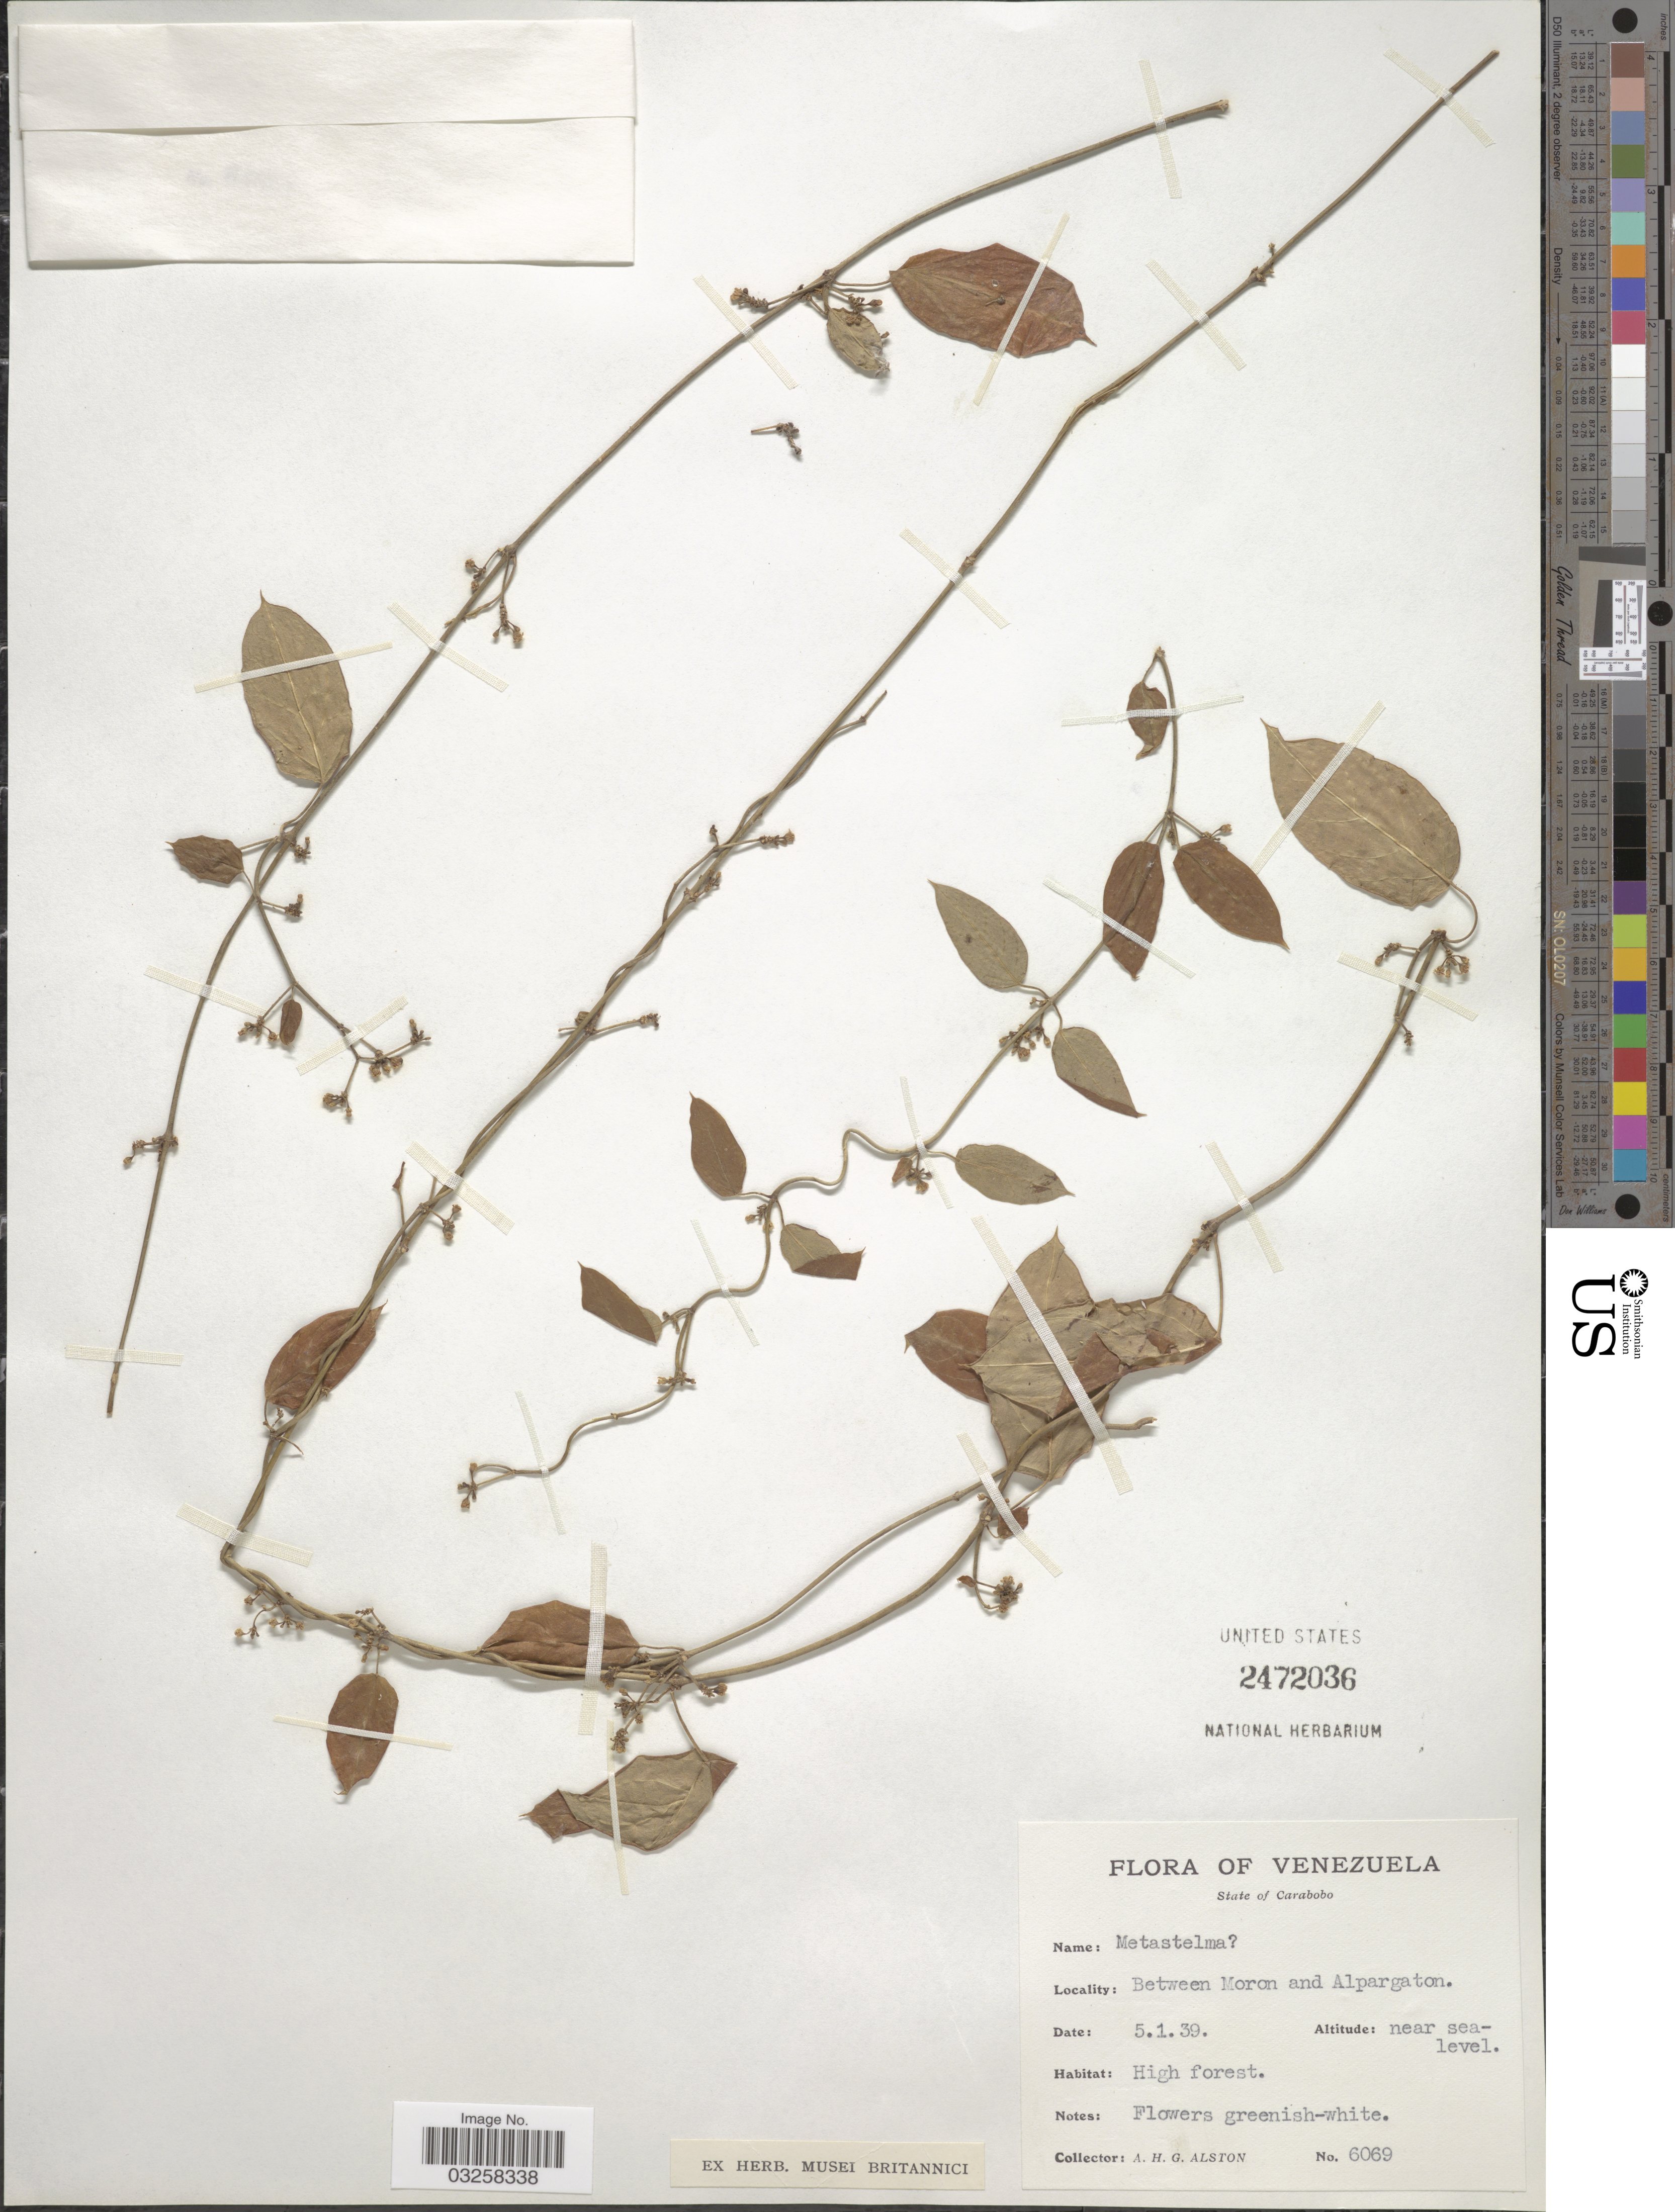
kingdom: Plantae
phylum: Tracheophyta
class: Magnoliopsida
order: Gentianales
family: Apocynaceae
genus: Metastelma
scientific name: Metastelma warmingii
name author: Schltr.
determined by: Liede-Schumann, Sigrid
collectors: A. H. Alston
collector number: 6069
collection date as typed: Transcribed d/m/y: 5/1/39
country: Venezuela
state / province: Carabobo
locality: Between Moron and Alpargaton.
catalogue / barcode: US 2472036